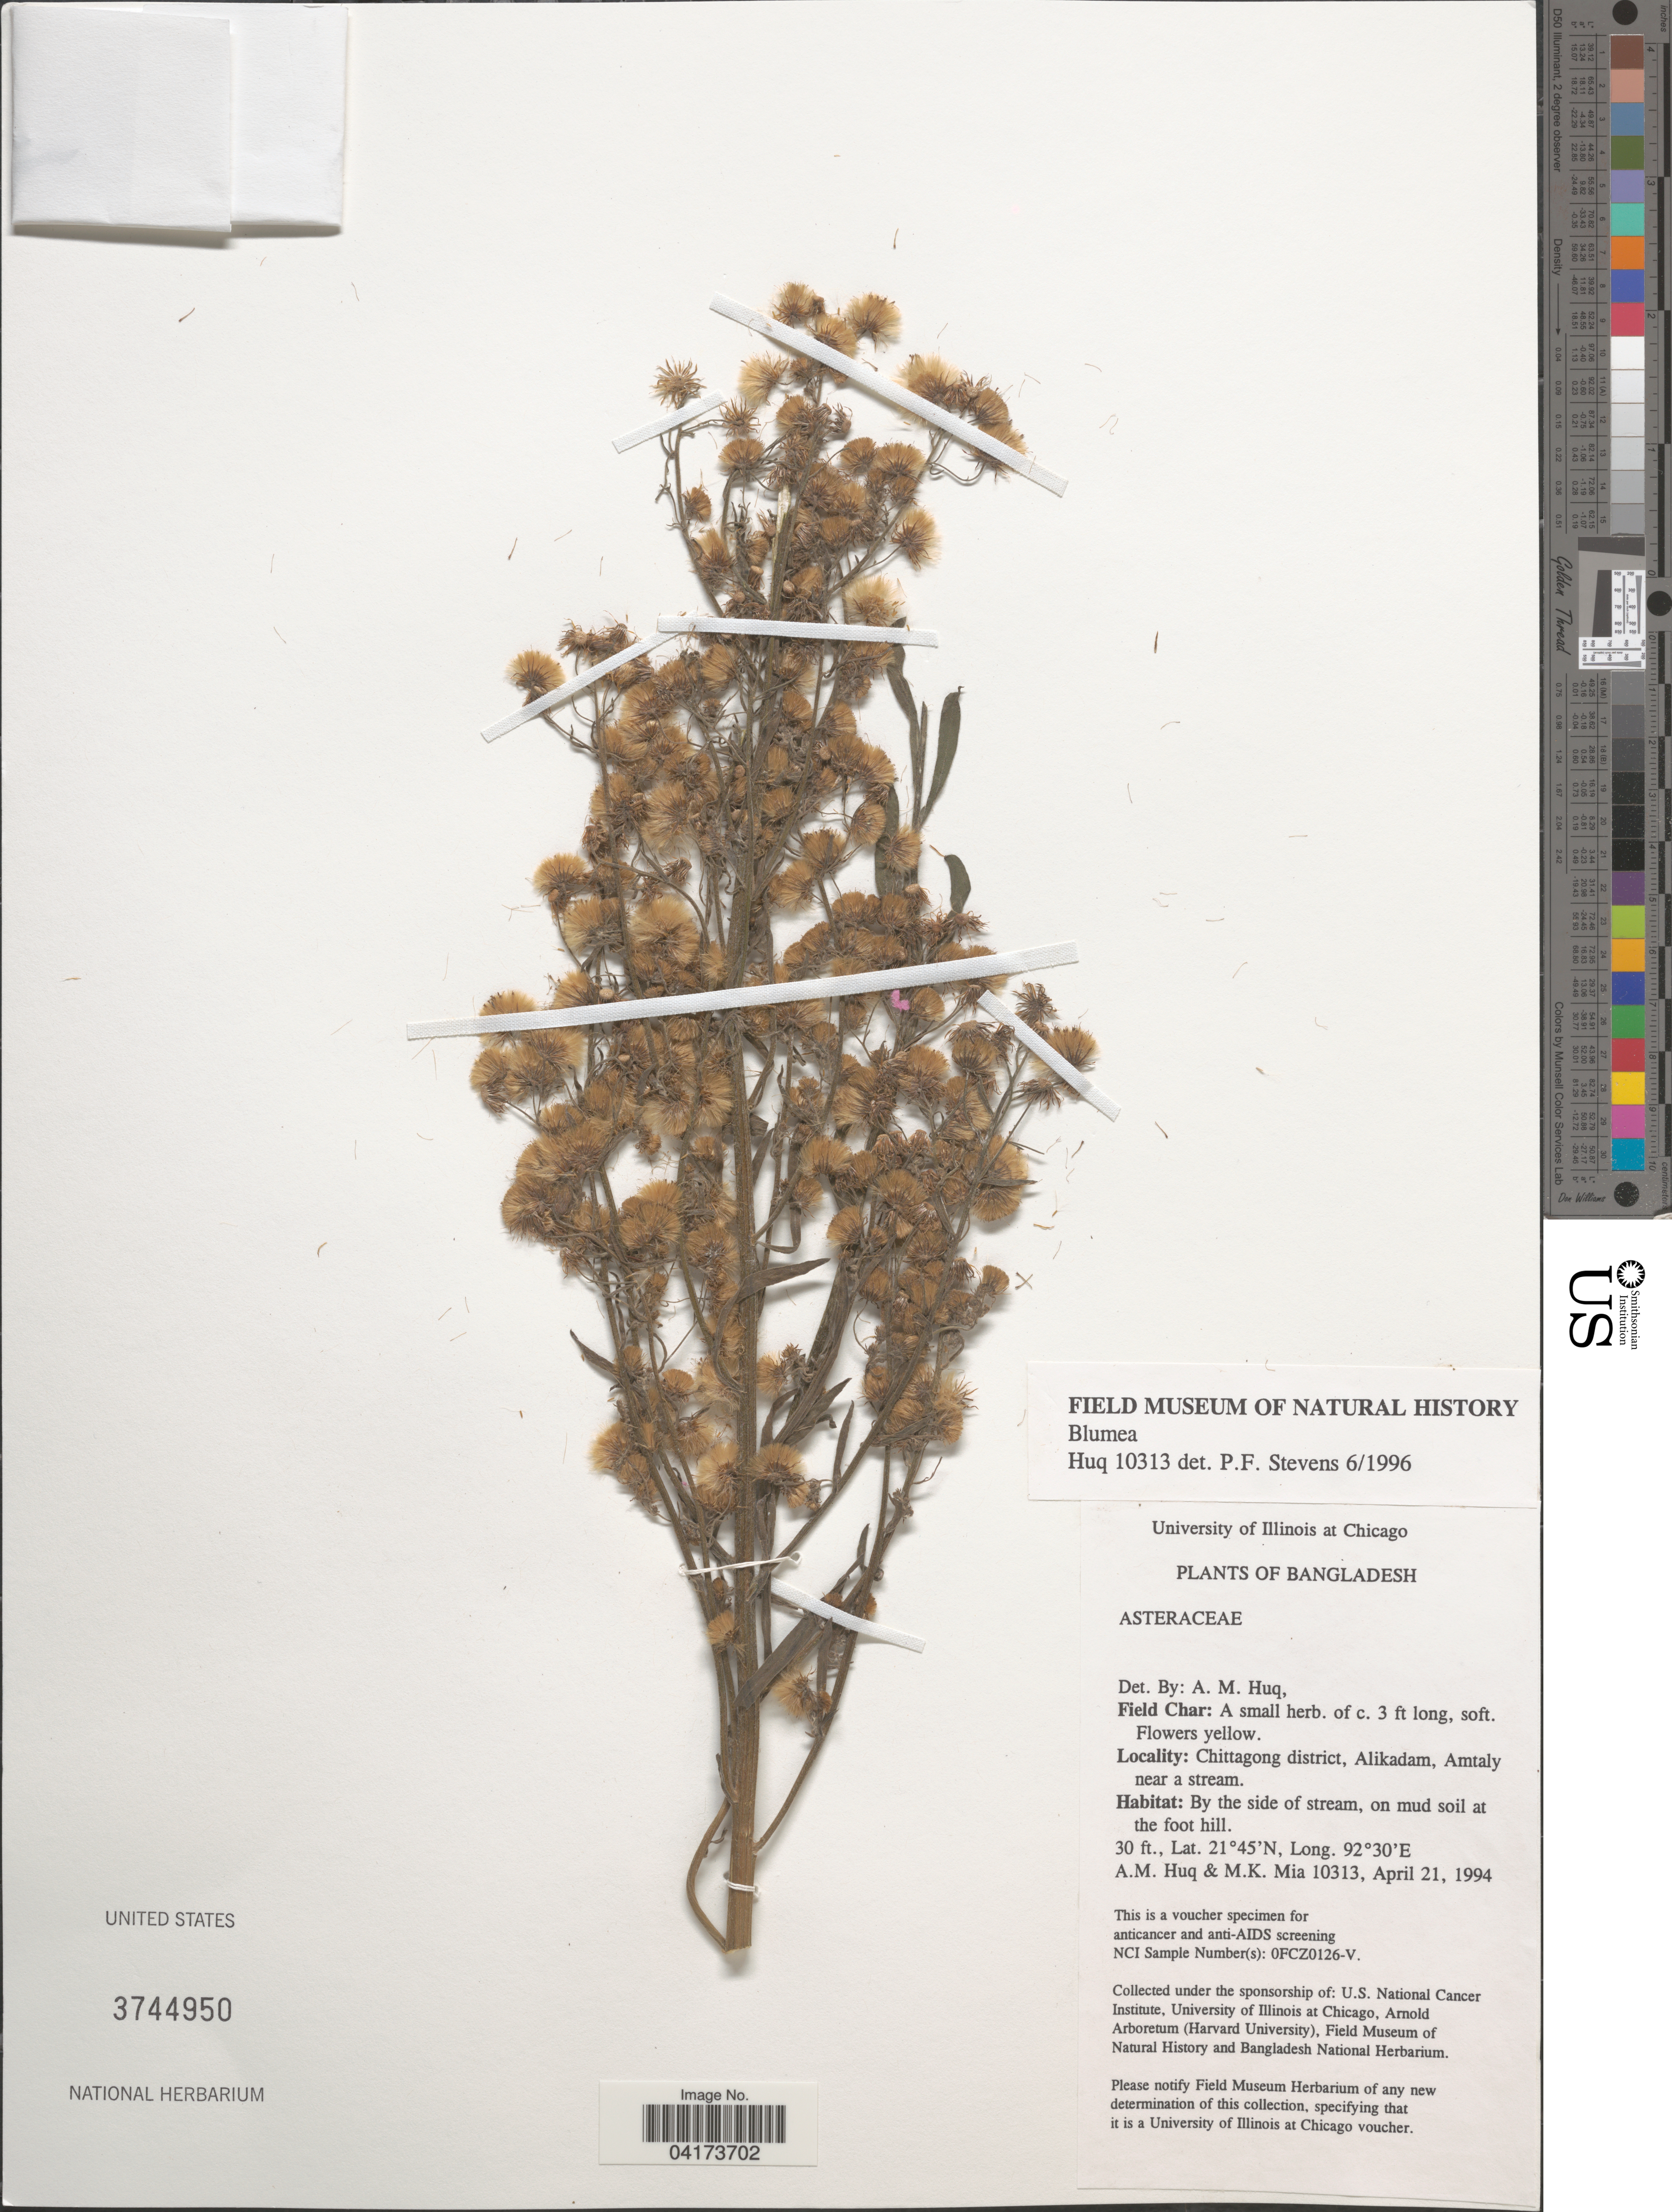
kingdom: Plantae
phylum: Tracheophyta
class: Magnoliopsida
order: Asterales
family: Asteraceae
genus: Blumea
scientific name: Blumea sp.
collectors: A. M. Huq & M. Mia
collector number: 10313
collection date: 1994-04-21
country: Bangladesh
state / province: Chittagong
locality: Chittagong district, Alikadam, Amtaly near a stream.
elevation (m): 9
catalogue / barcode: US 3744950